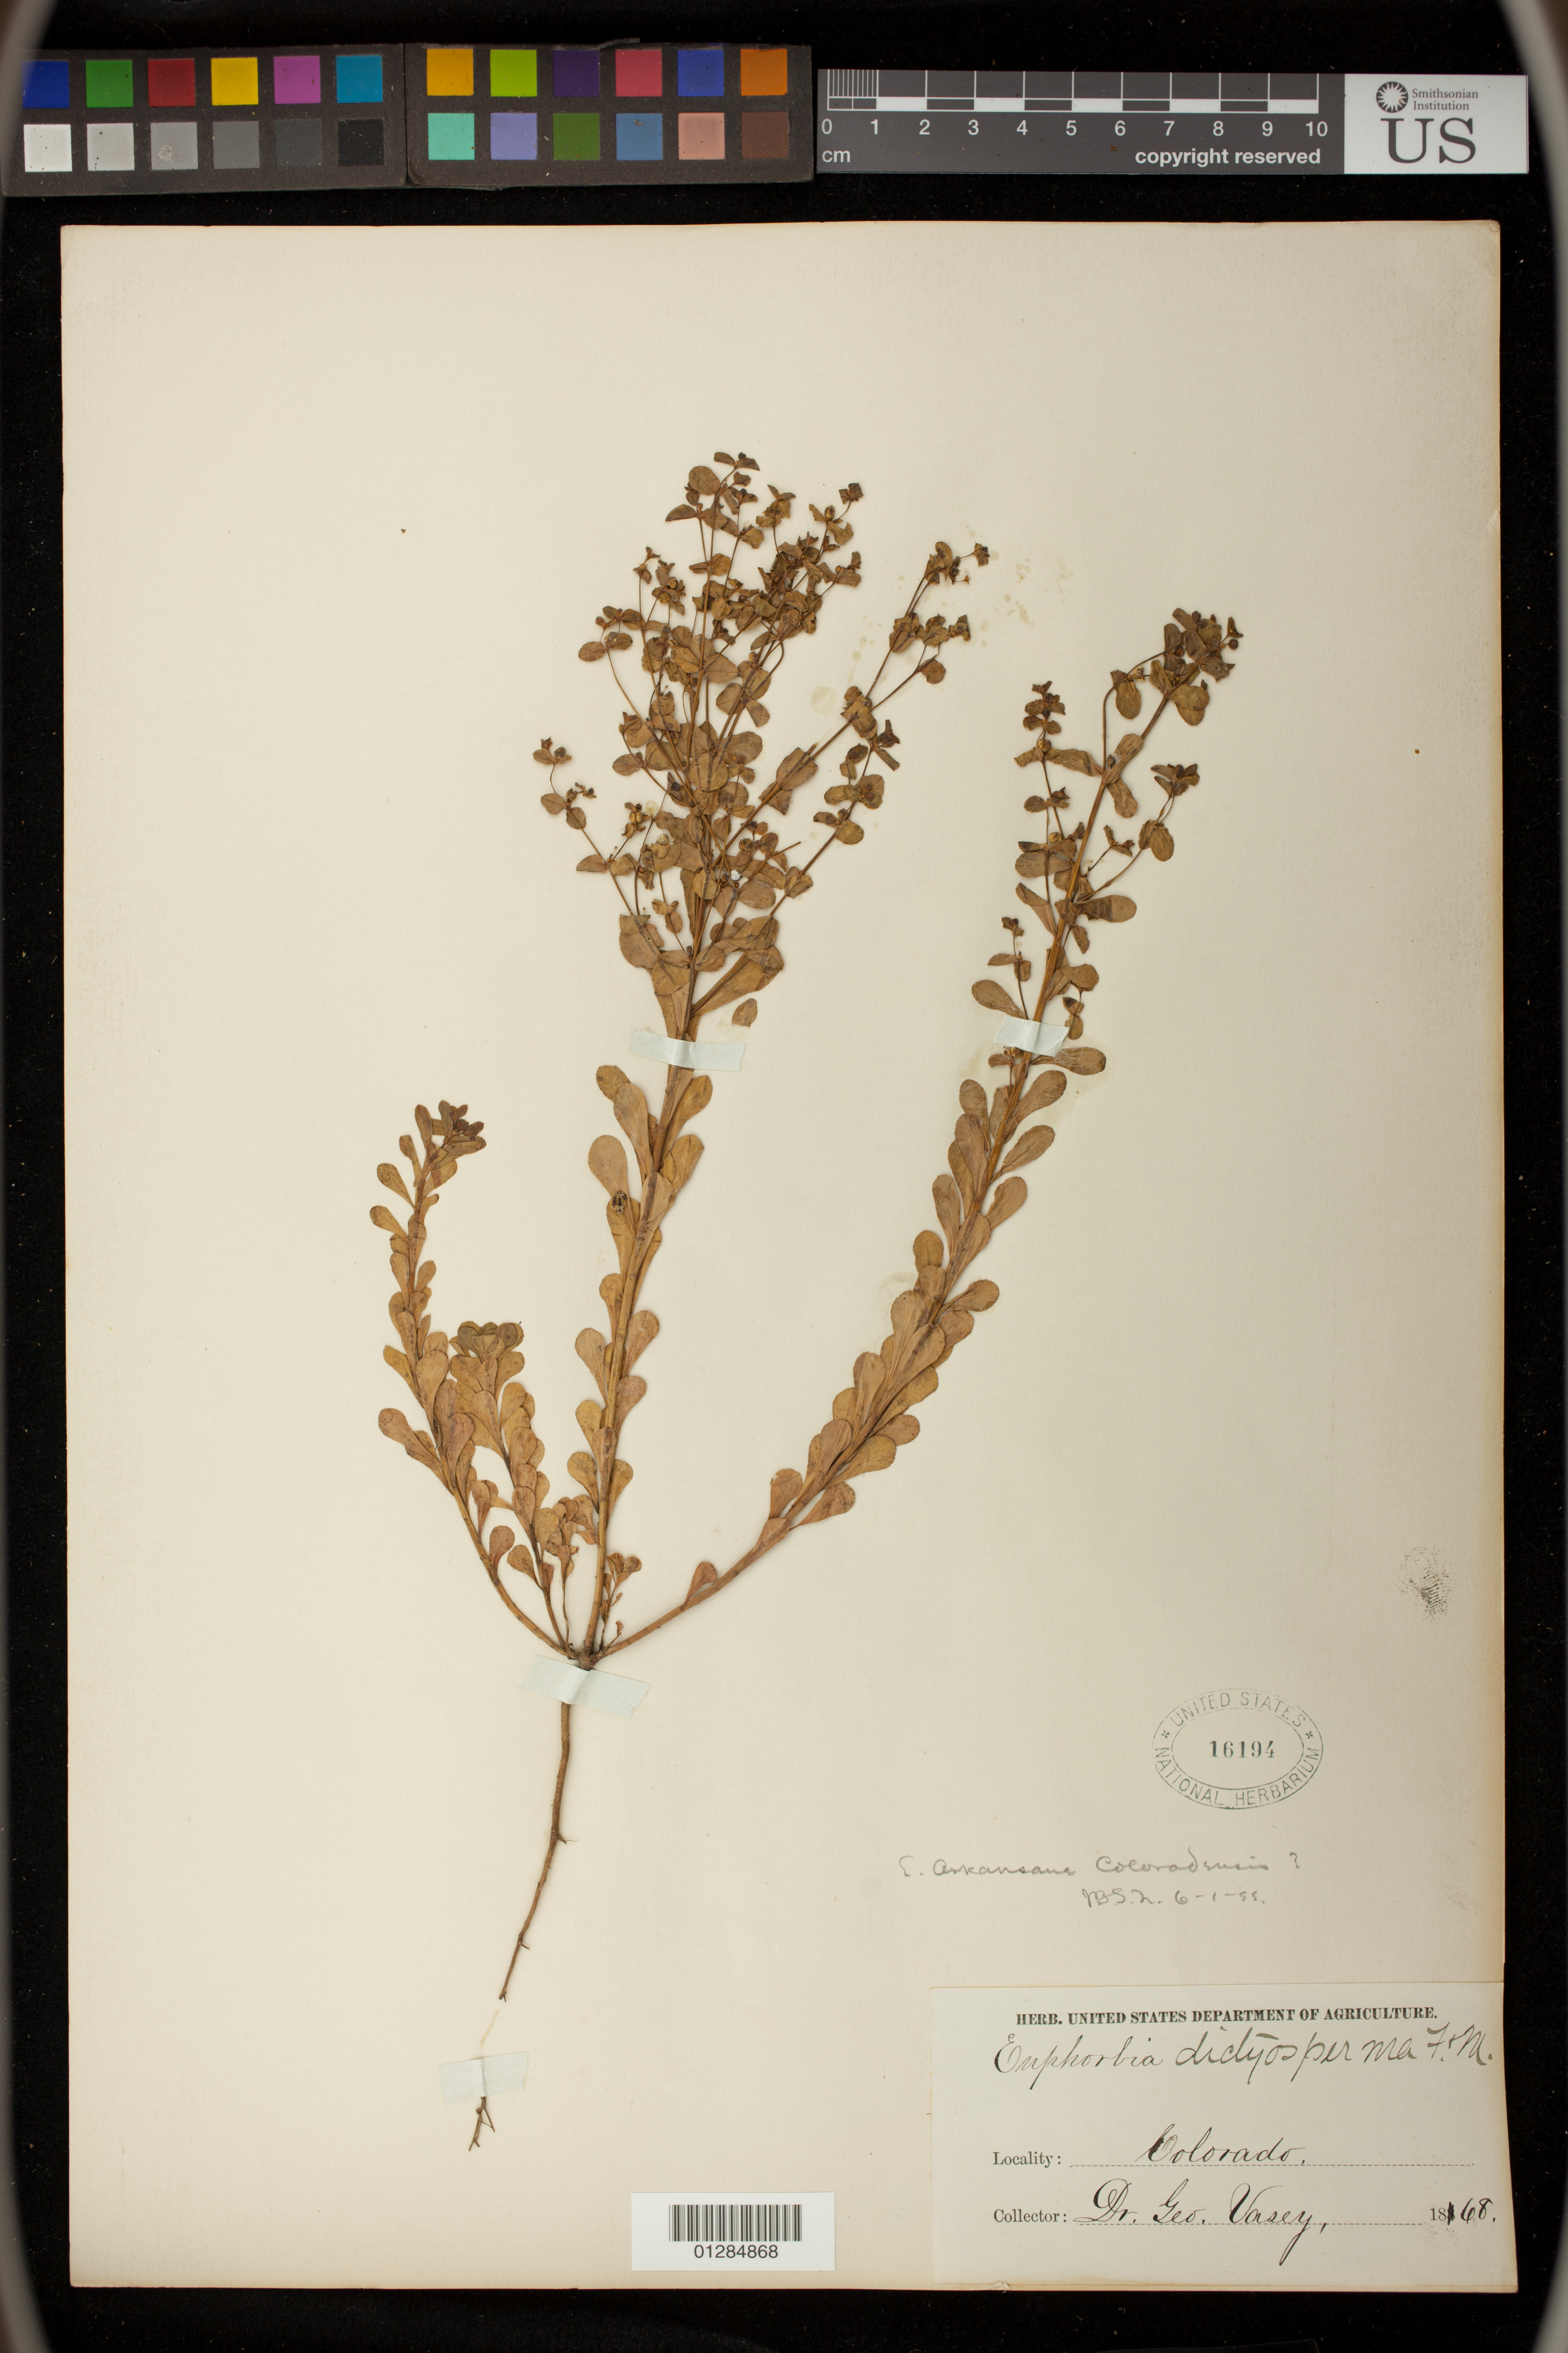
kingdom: Plantae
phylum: Tracheophyta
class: Magnoliopsida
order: Malpighiales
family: Euphorbiaceae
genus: Euphorbia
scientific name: Euphorbia spathulata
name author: Lam.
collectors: G. Vasey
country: United States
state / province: Colorado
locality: Rocky Mountains.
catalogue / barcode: US 16194